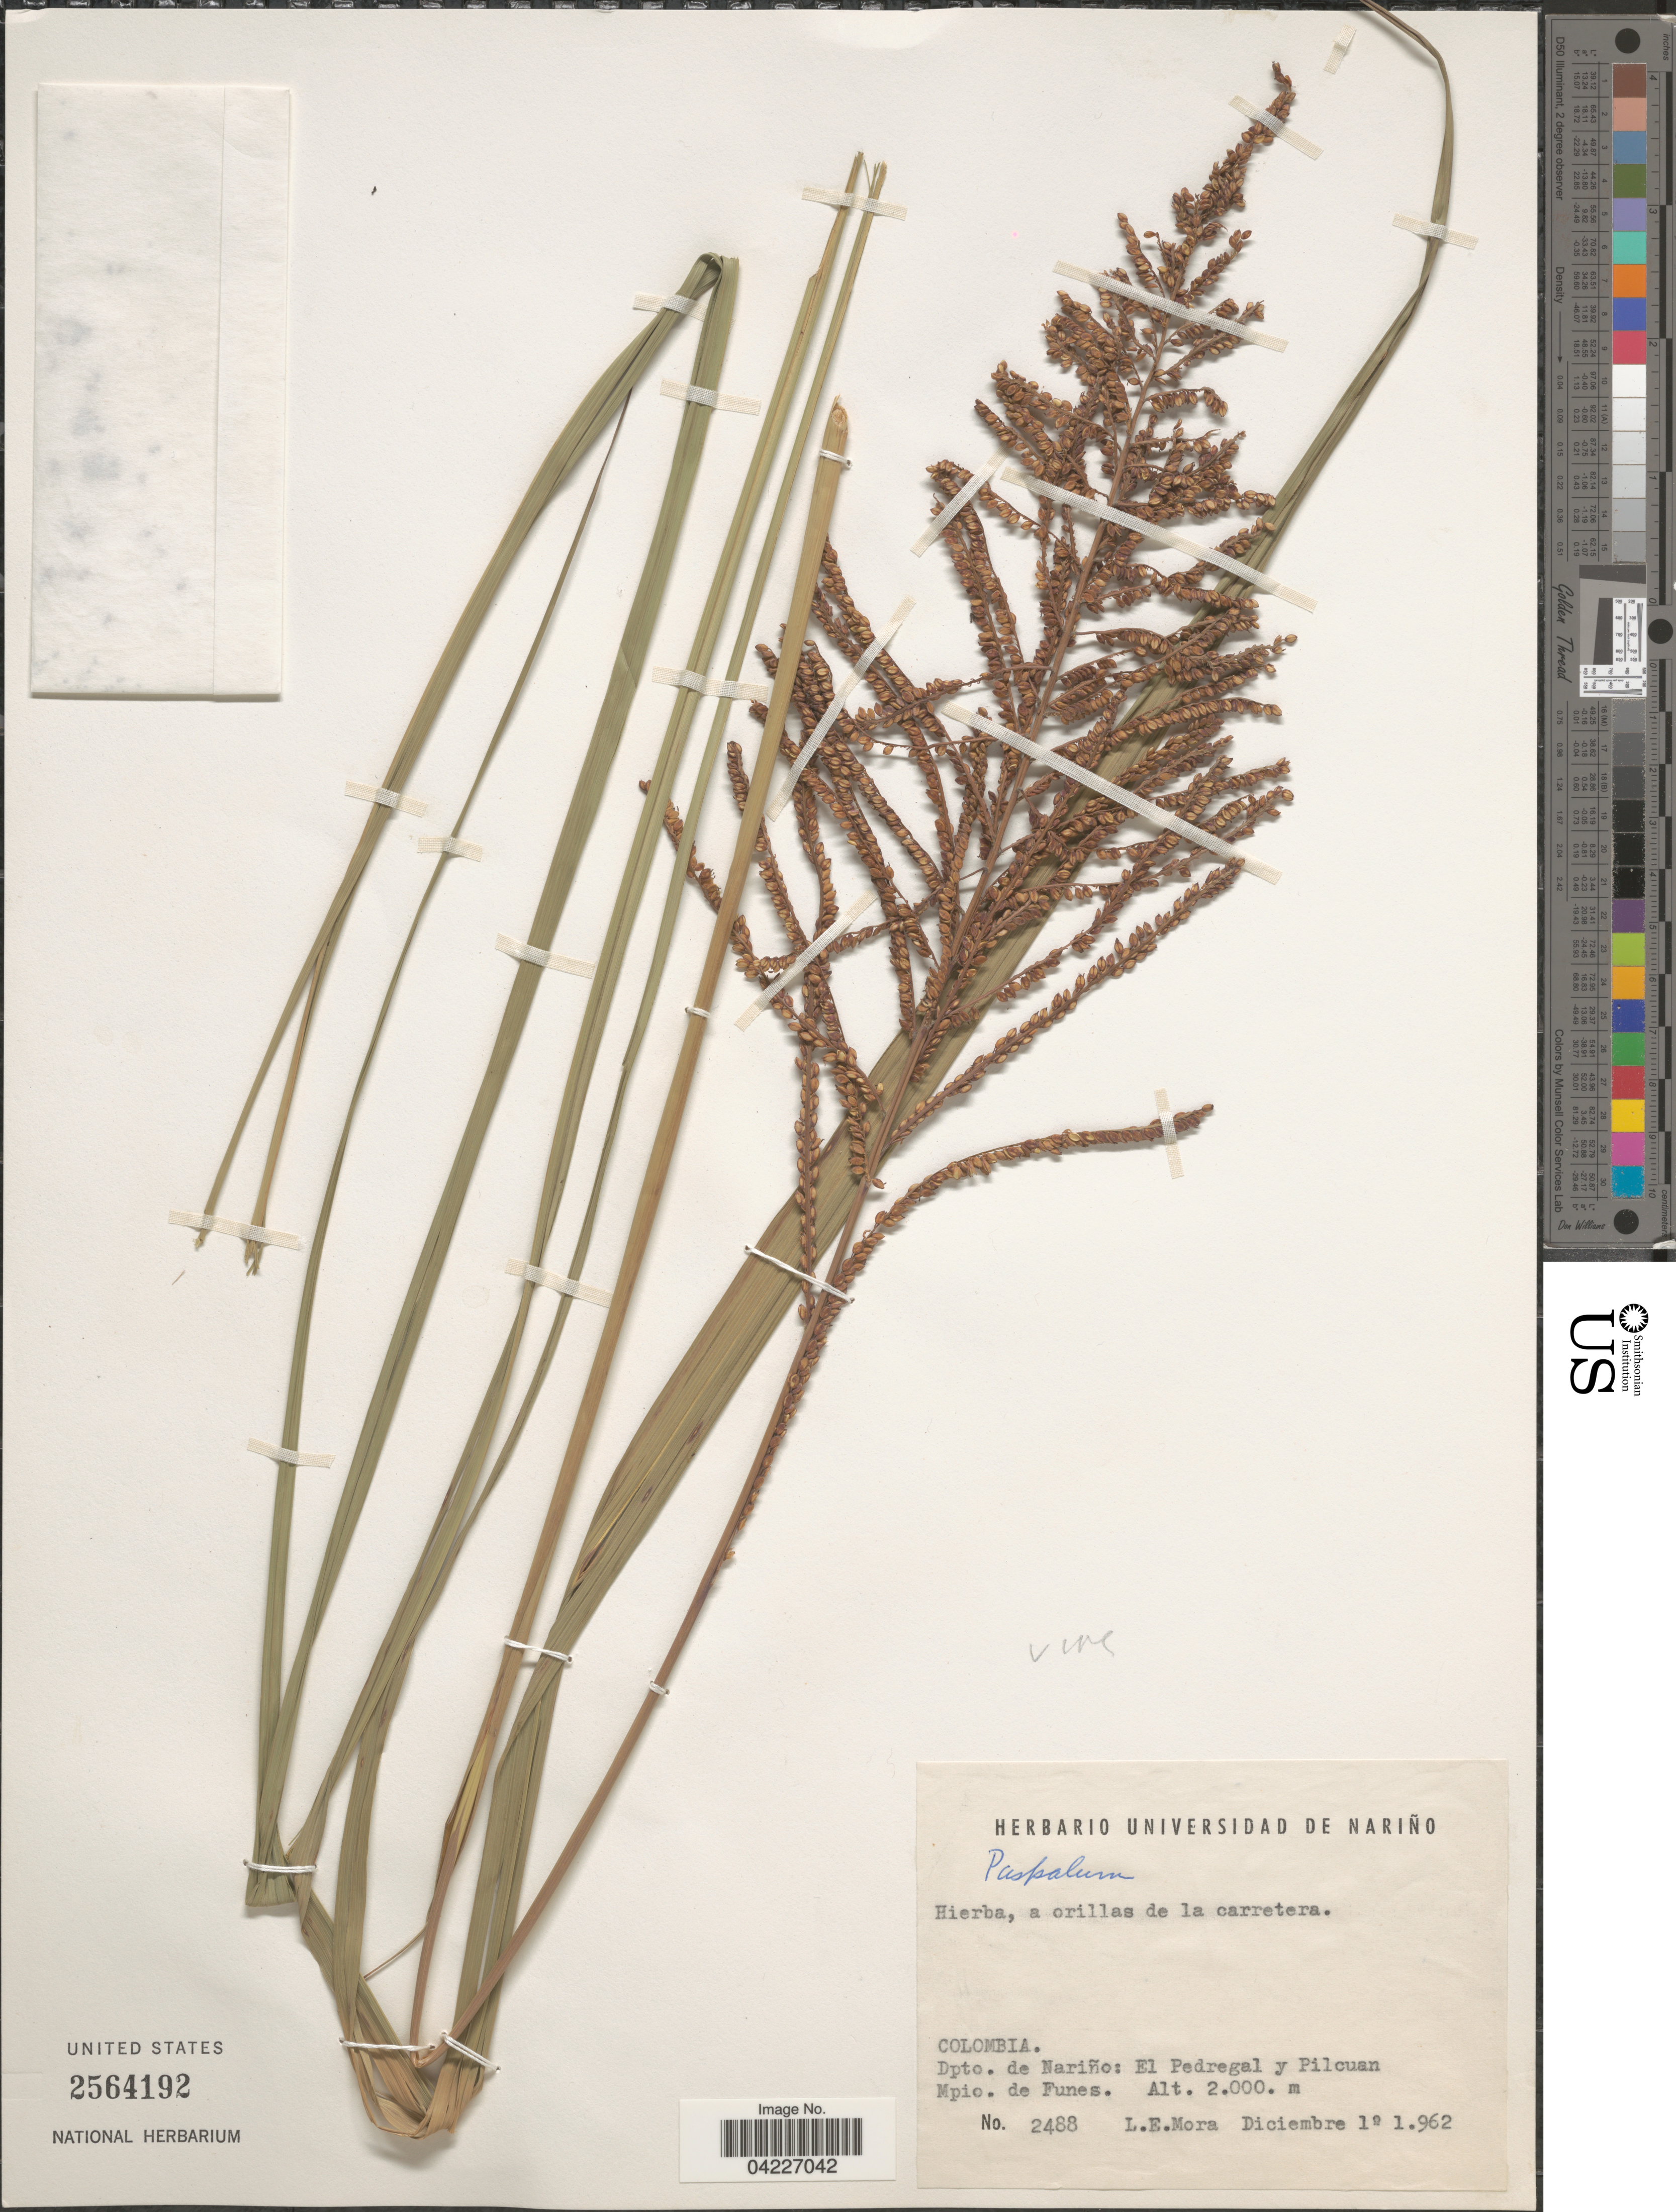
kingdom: Plantae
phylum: Tracheophyta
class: Liliopsida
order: Poales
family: Poaceae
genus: Paspalum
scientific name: Paspalum sp.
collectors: L. Mora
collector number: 2488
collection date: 1962-12-01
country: Colombia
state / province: Nariño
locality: Dpto. Nariño: El Pedregal y Pilcuan. Mpio. de Funes.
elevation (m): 2000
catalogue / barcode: US 2564192